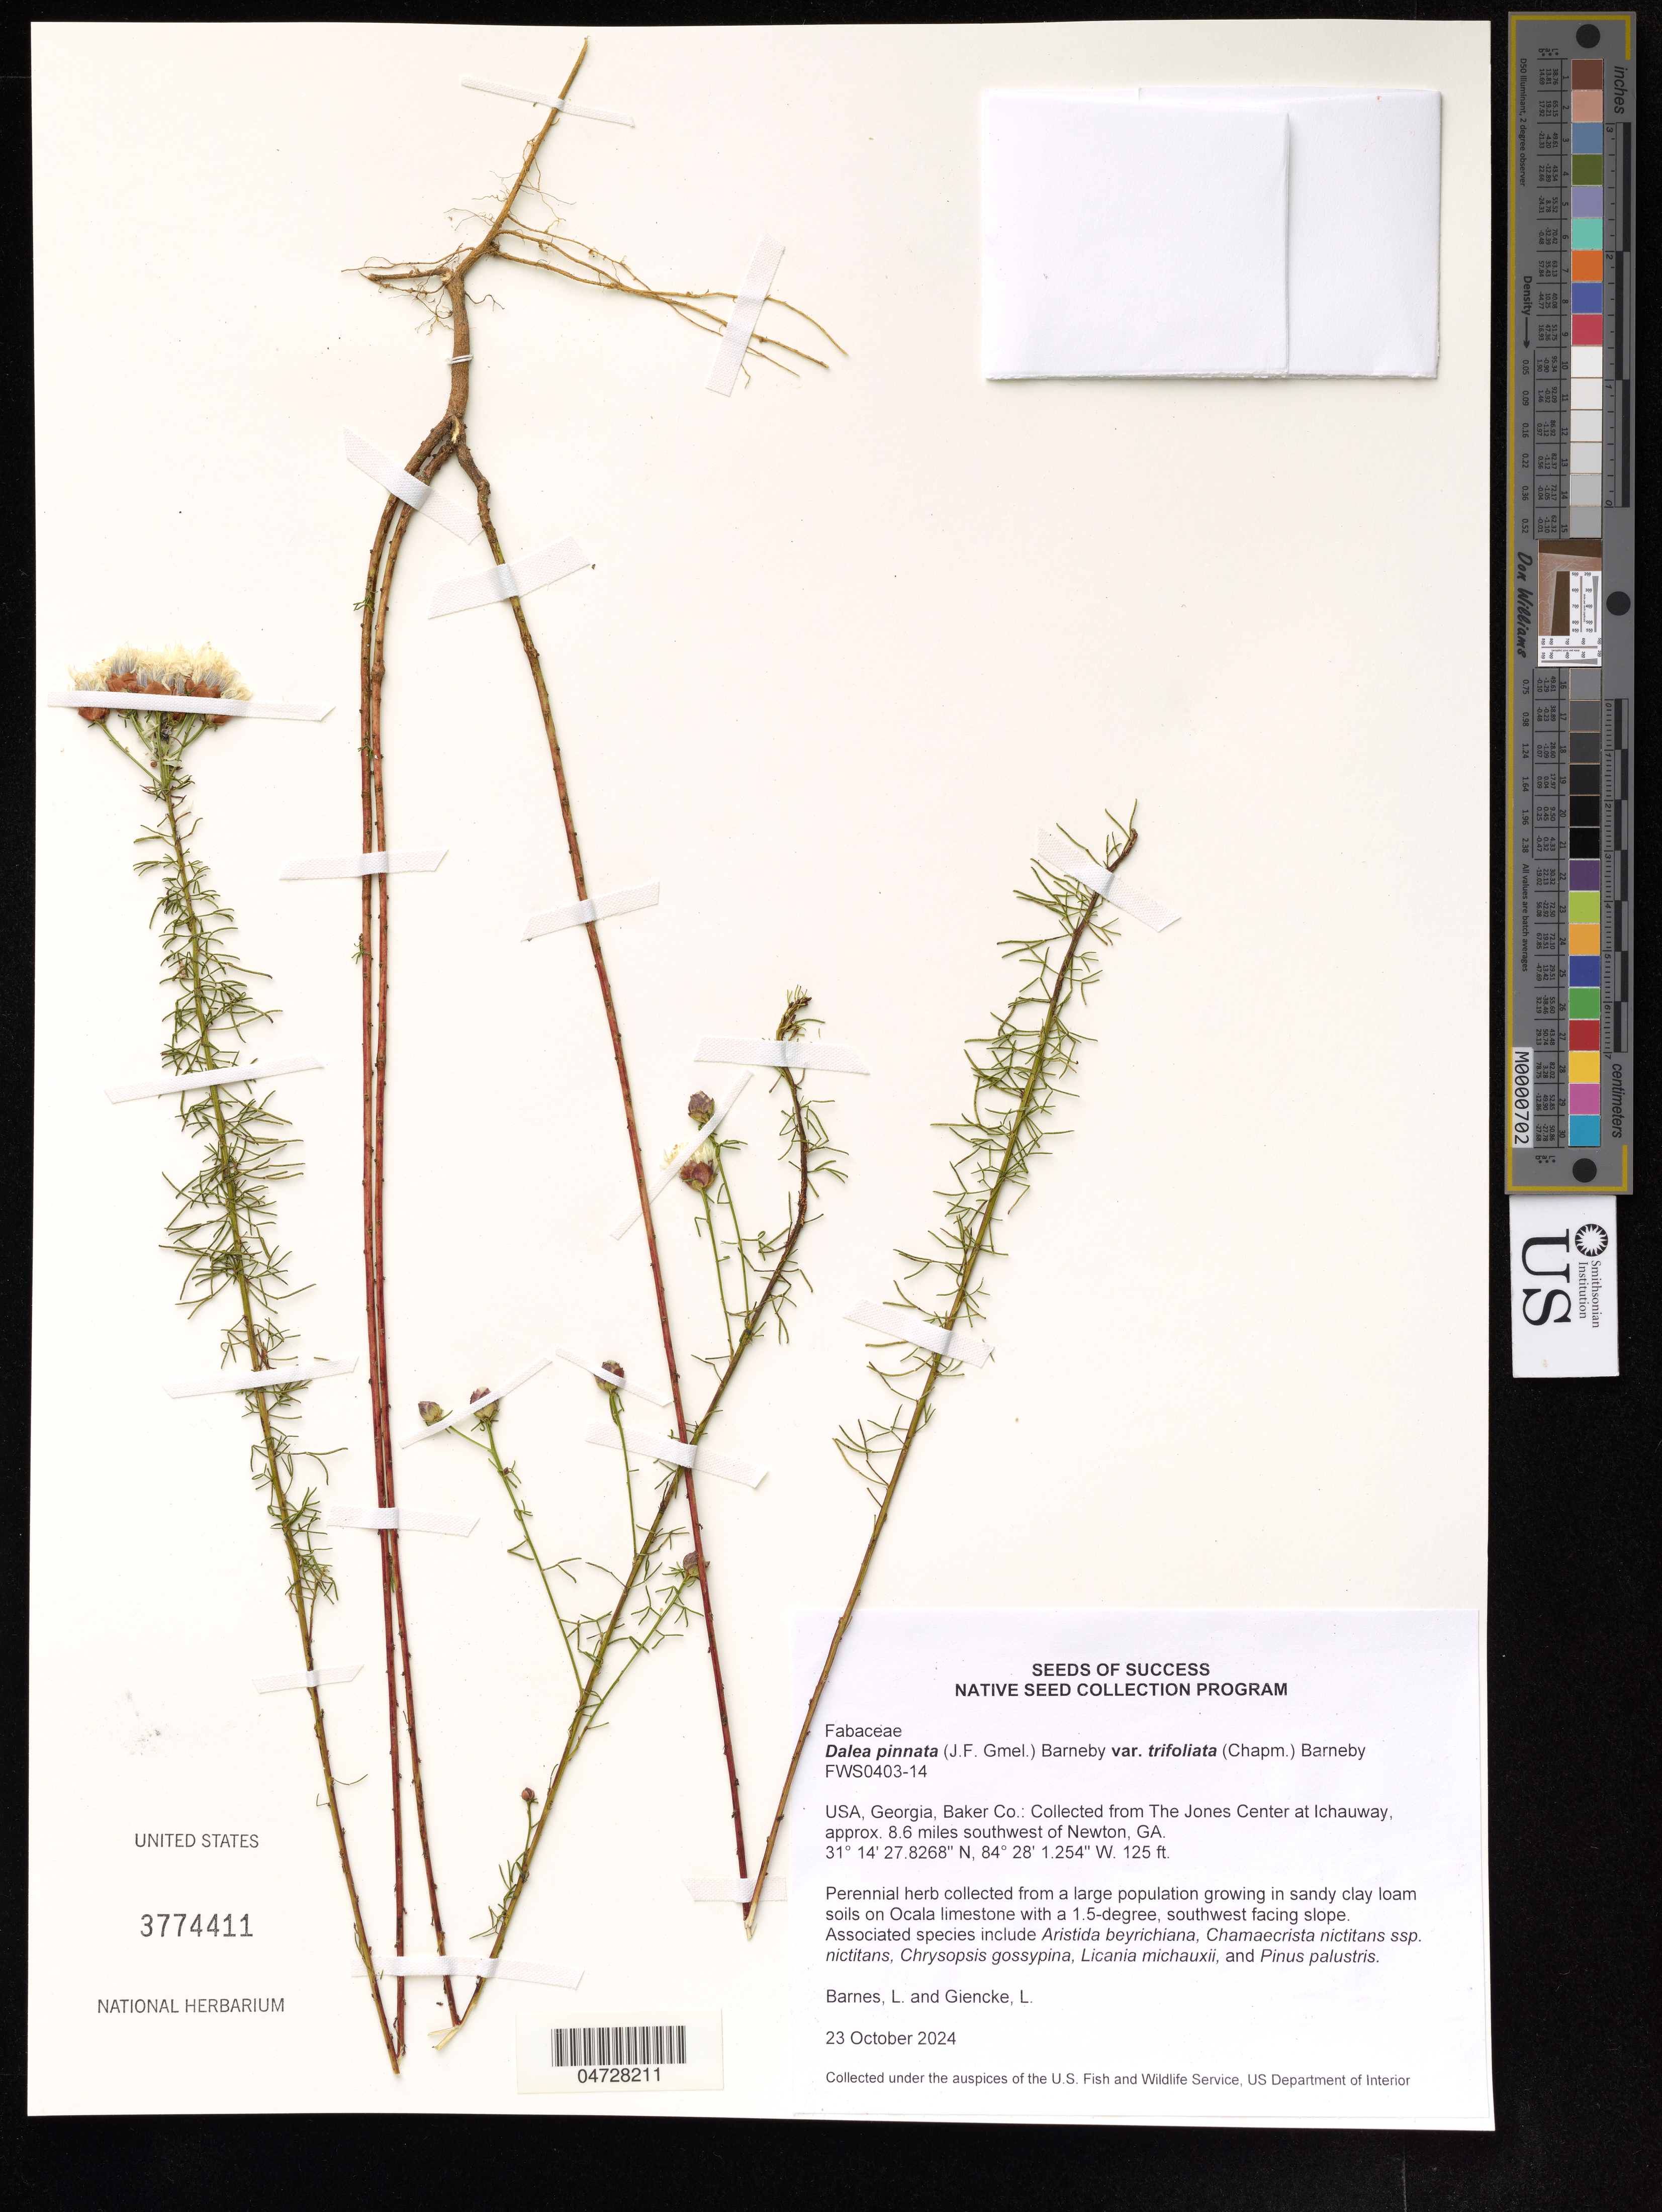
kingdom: Plantae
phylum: Tracheophyta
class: Magnoliopsida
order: Fabales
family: Fabaceae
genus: Dalea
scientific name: Dalea pinnata var. trifoliata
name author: (Chapman) Barneby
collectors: L. Barnes & L. Giencke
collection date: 2024-10-23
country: United States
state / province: Georgia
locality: Baker Co.: Collected from The Jones Center at Ichauway, approx. 8.6 miles southwest of Newton, GA.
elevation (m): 38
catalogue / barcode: US 3774411